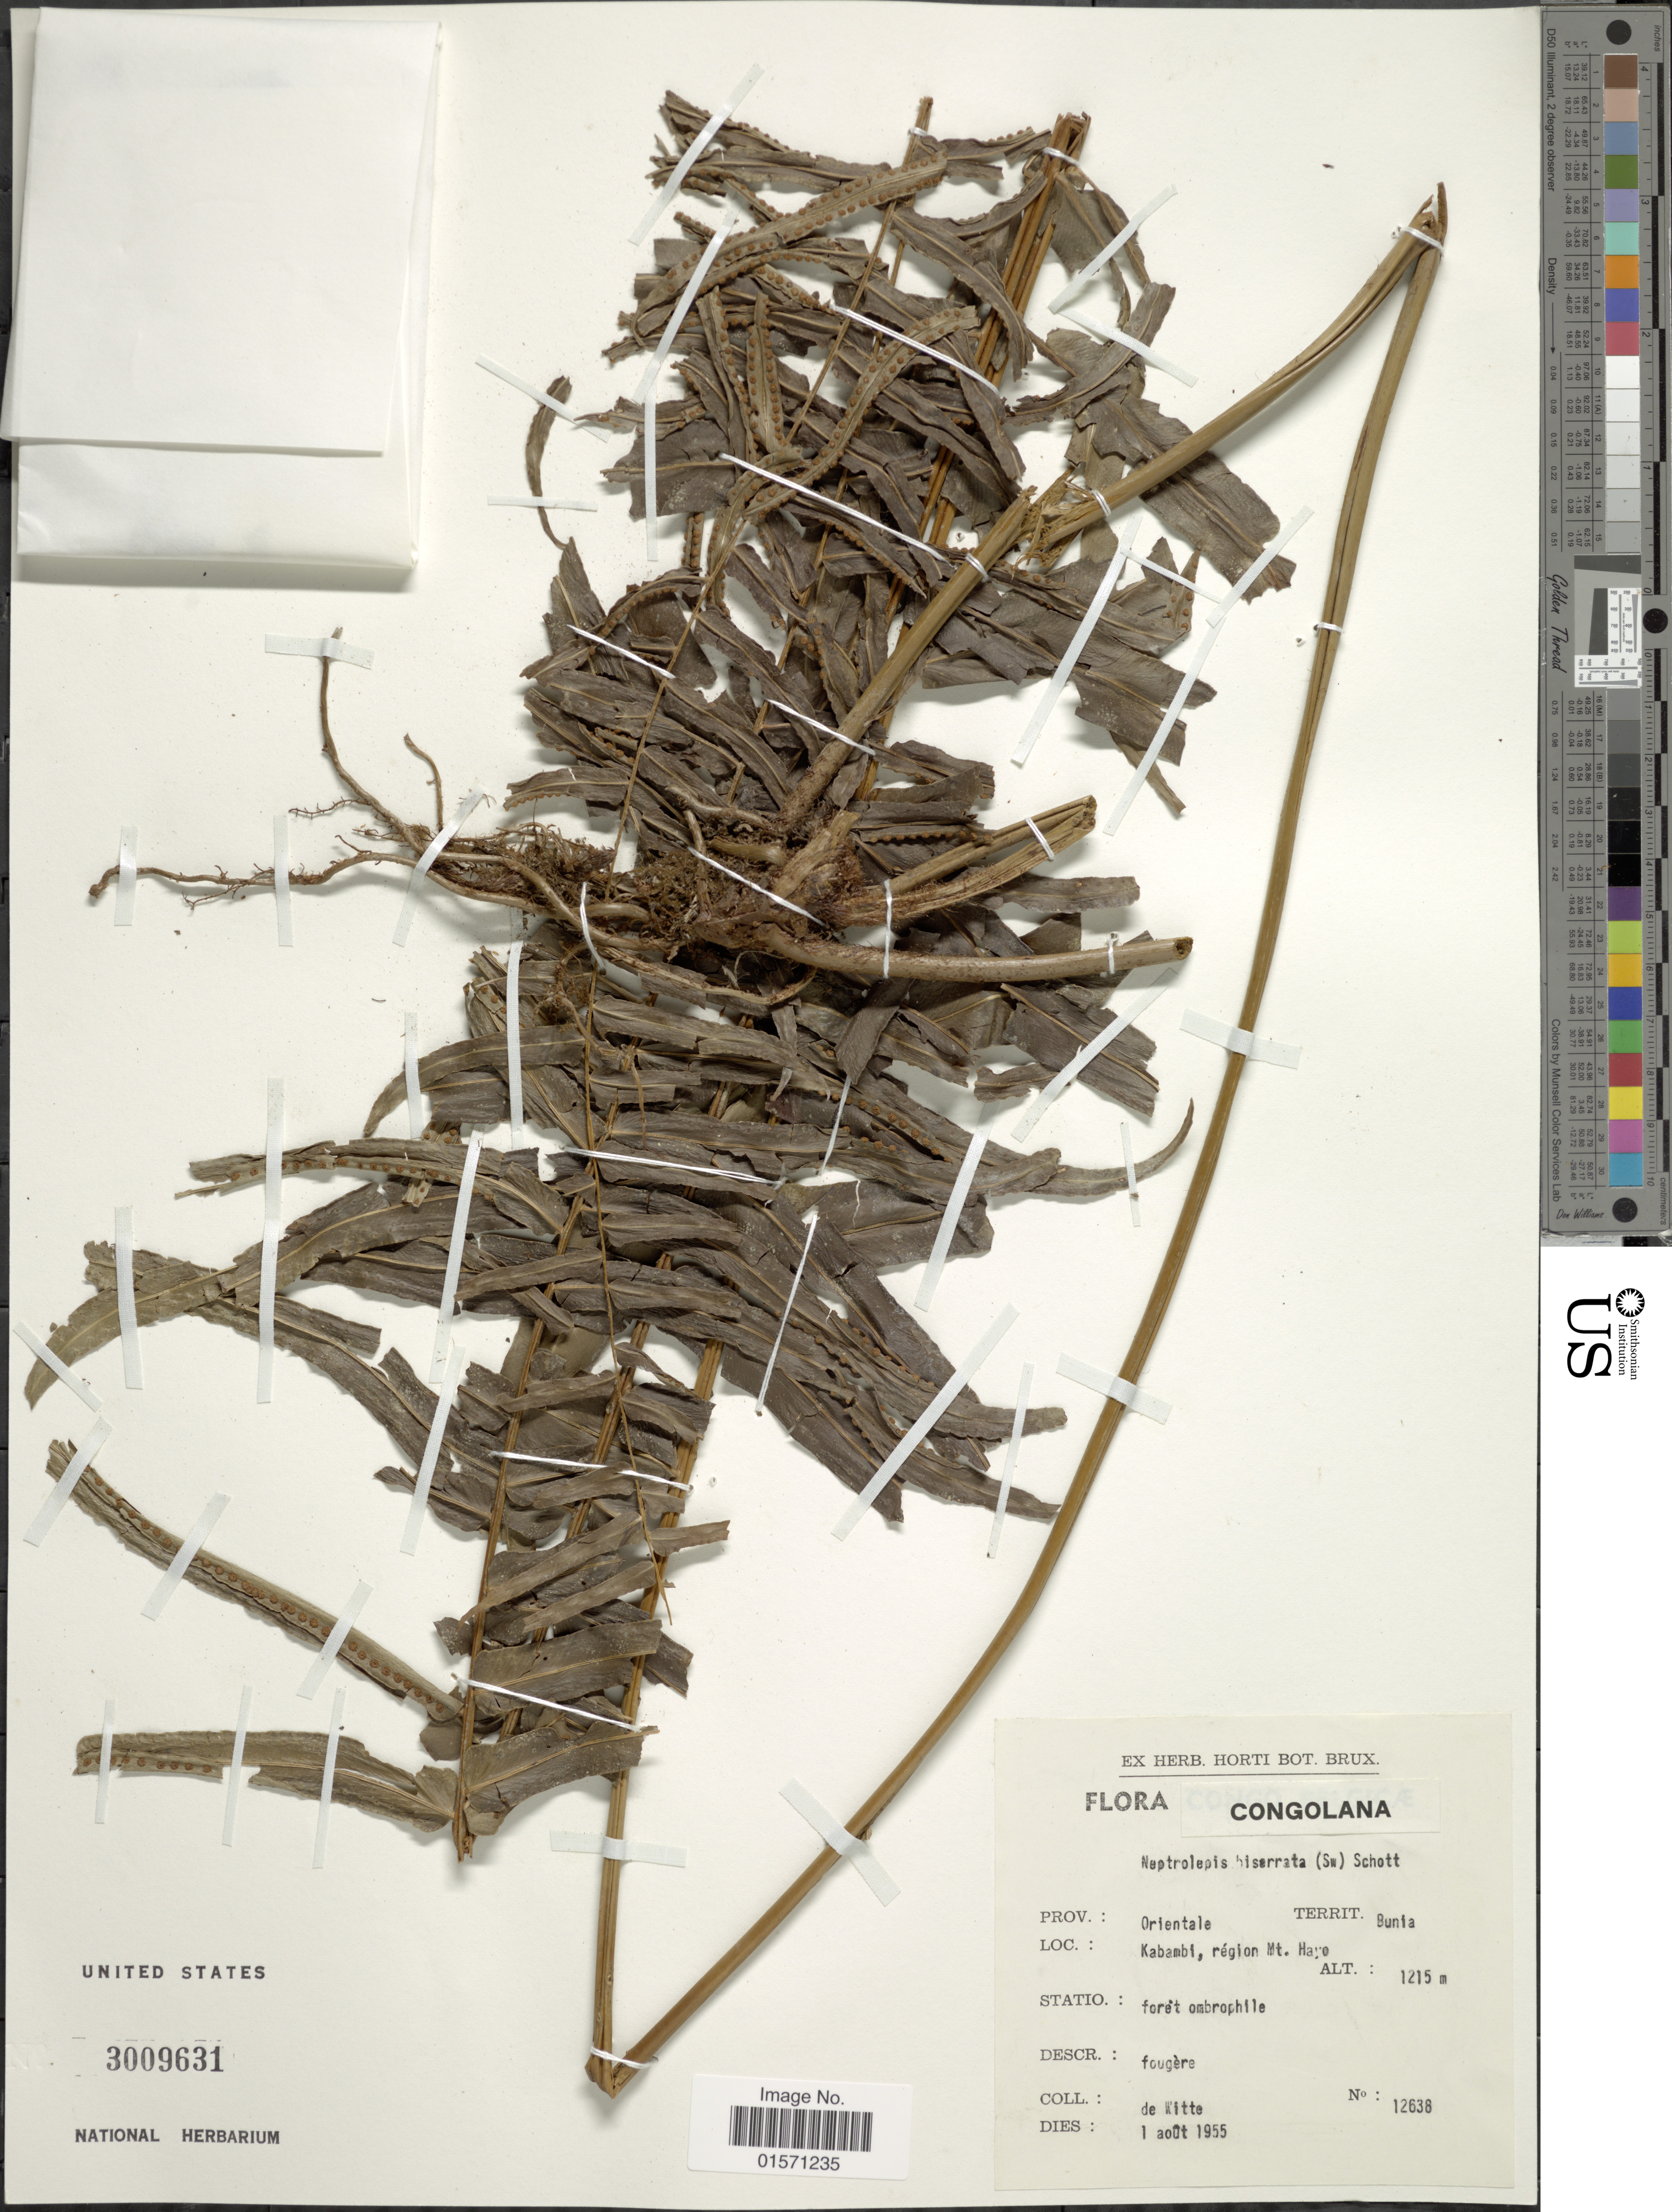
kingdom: Plantae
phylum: Tracheophyta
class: Polypodiopsida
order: Polypodiales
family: Nephrolepidaceae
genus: Nephrolepis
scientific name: Nephrolepis biserrata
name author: (Sw.) Schott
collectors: -. de Witte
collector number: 12638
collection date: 1955-08-01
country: Congo, Democratic Republic of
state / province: Ituri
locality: Congalana. Kabambi, région Mt. Haye. Statio.: forèt ombrophile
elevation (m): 1215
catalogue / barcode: US 3009631